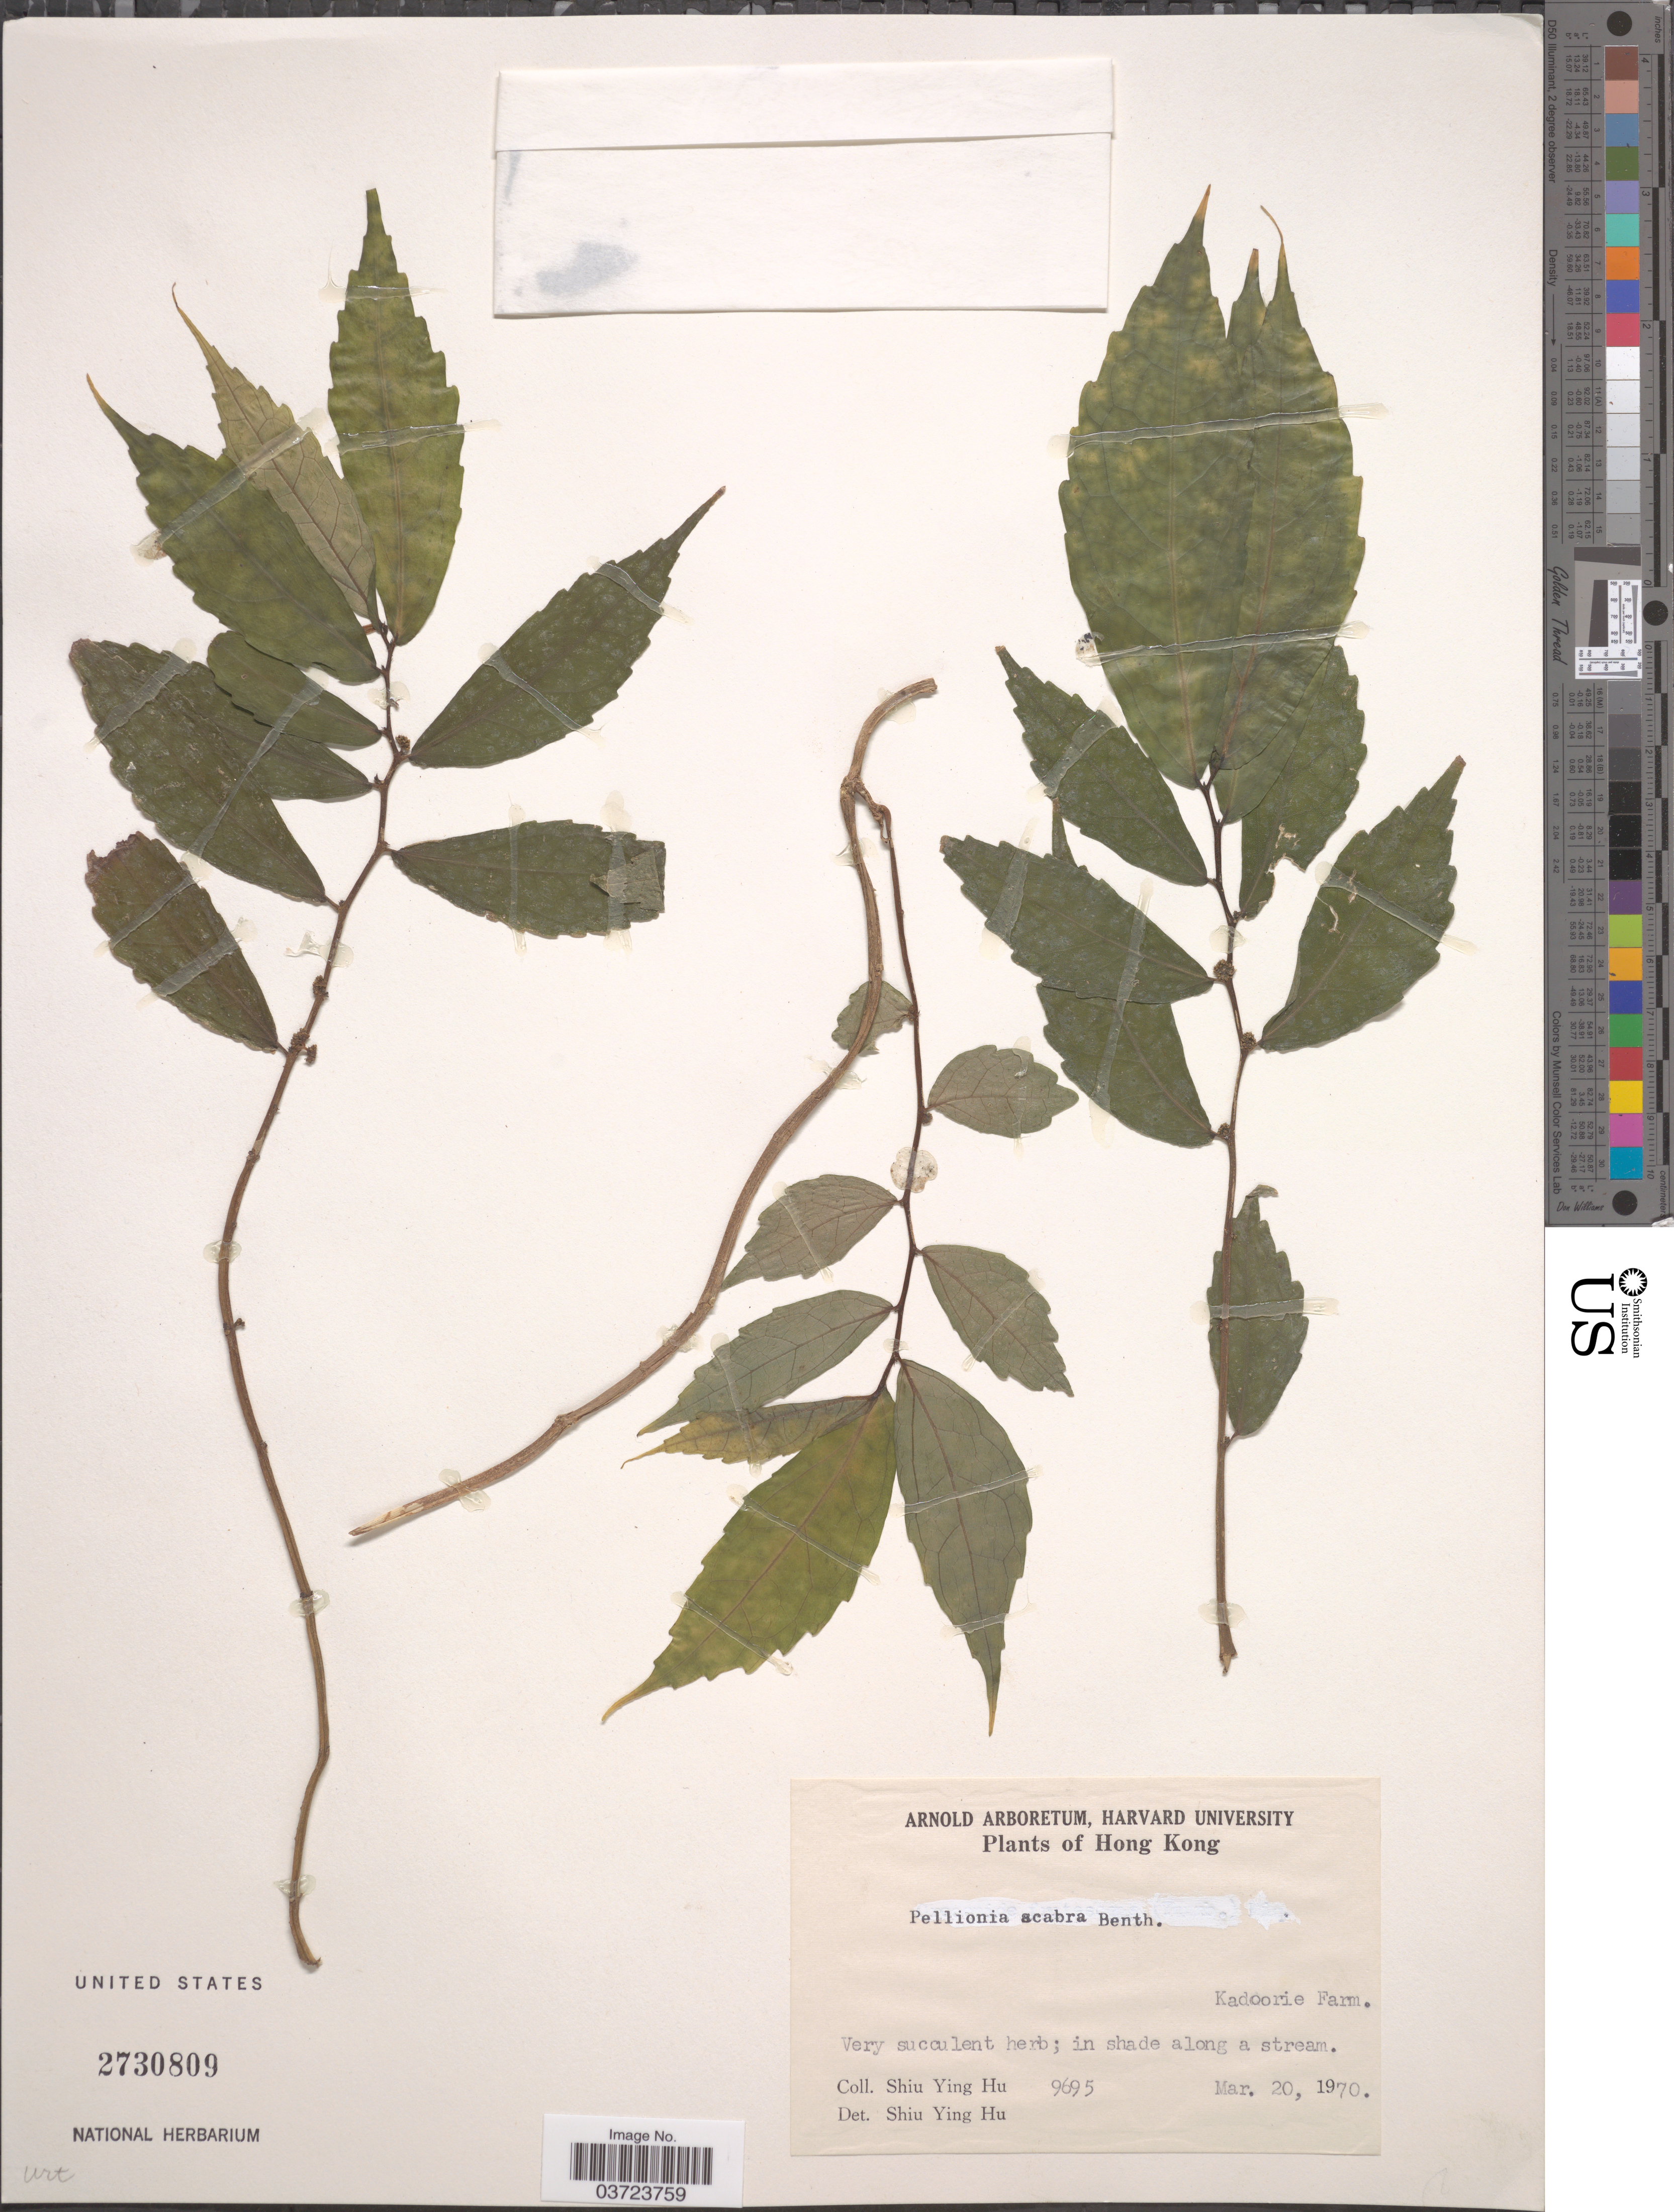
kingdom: Plantae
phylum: Tracheophyta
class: Magnoliopsida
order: Rosales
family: Urticaceae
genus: Pellionia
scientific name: Pellionia scabra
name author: Benth.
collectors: S. Y. Hu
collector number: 9695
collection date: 1970-03-20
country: China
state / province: Hong Kong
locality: Kadoorie Farm.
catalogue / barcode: US 2730809